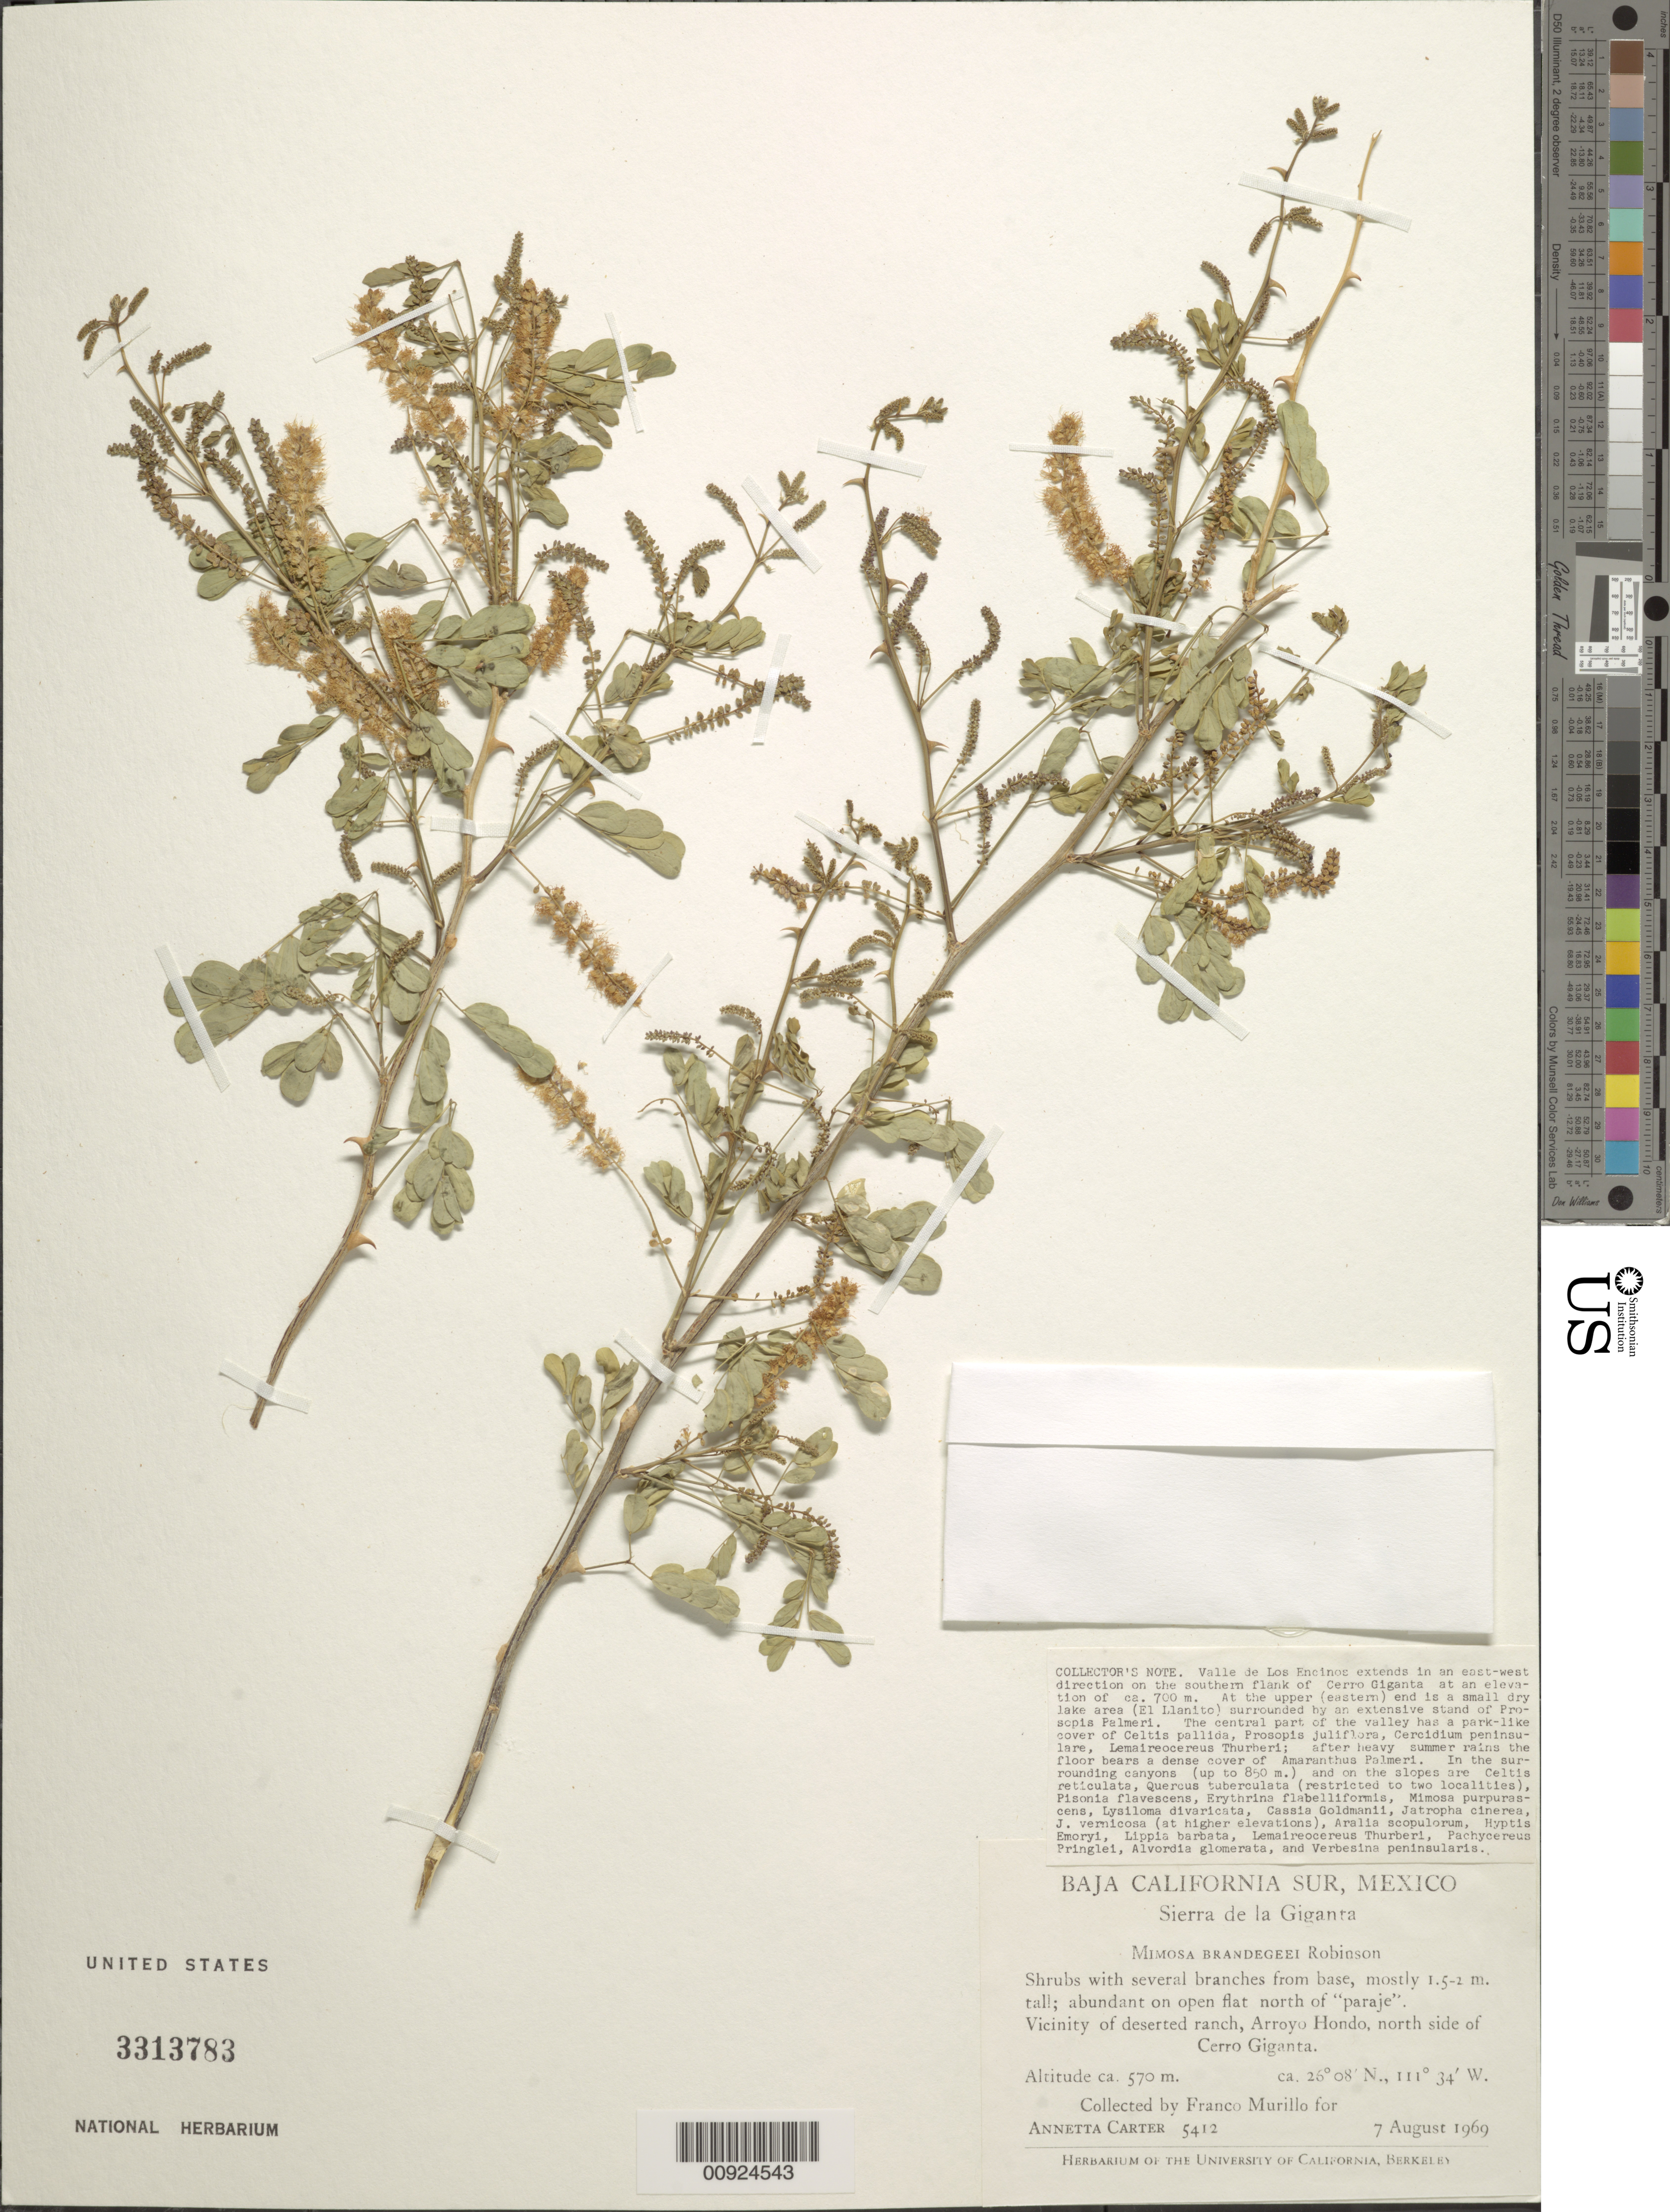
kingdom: Plantae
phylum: Tracheophyta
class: Magnoliopsida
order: Fabales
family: Fabaceae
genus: Mimosa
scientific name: Mimosa brandegei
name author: B.L. Rob.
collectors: Murillo, F.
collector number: Carter, A. No. 5412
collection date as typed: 07 Aug 1969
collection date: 1969-08-07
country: Mexico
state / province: Baja California Sur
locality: Vicinity of deserted ranch, Arroyo Hondo, north side of Cerro Giganta. Sierra de la Giganta, Baja California Sur.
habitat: Abundant on open flat north of "paraje".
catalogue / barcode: US 3313783